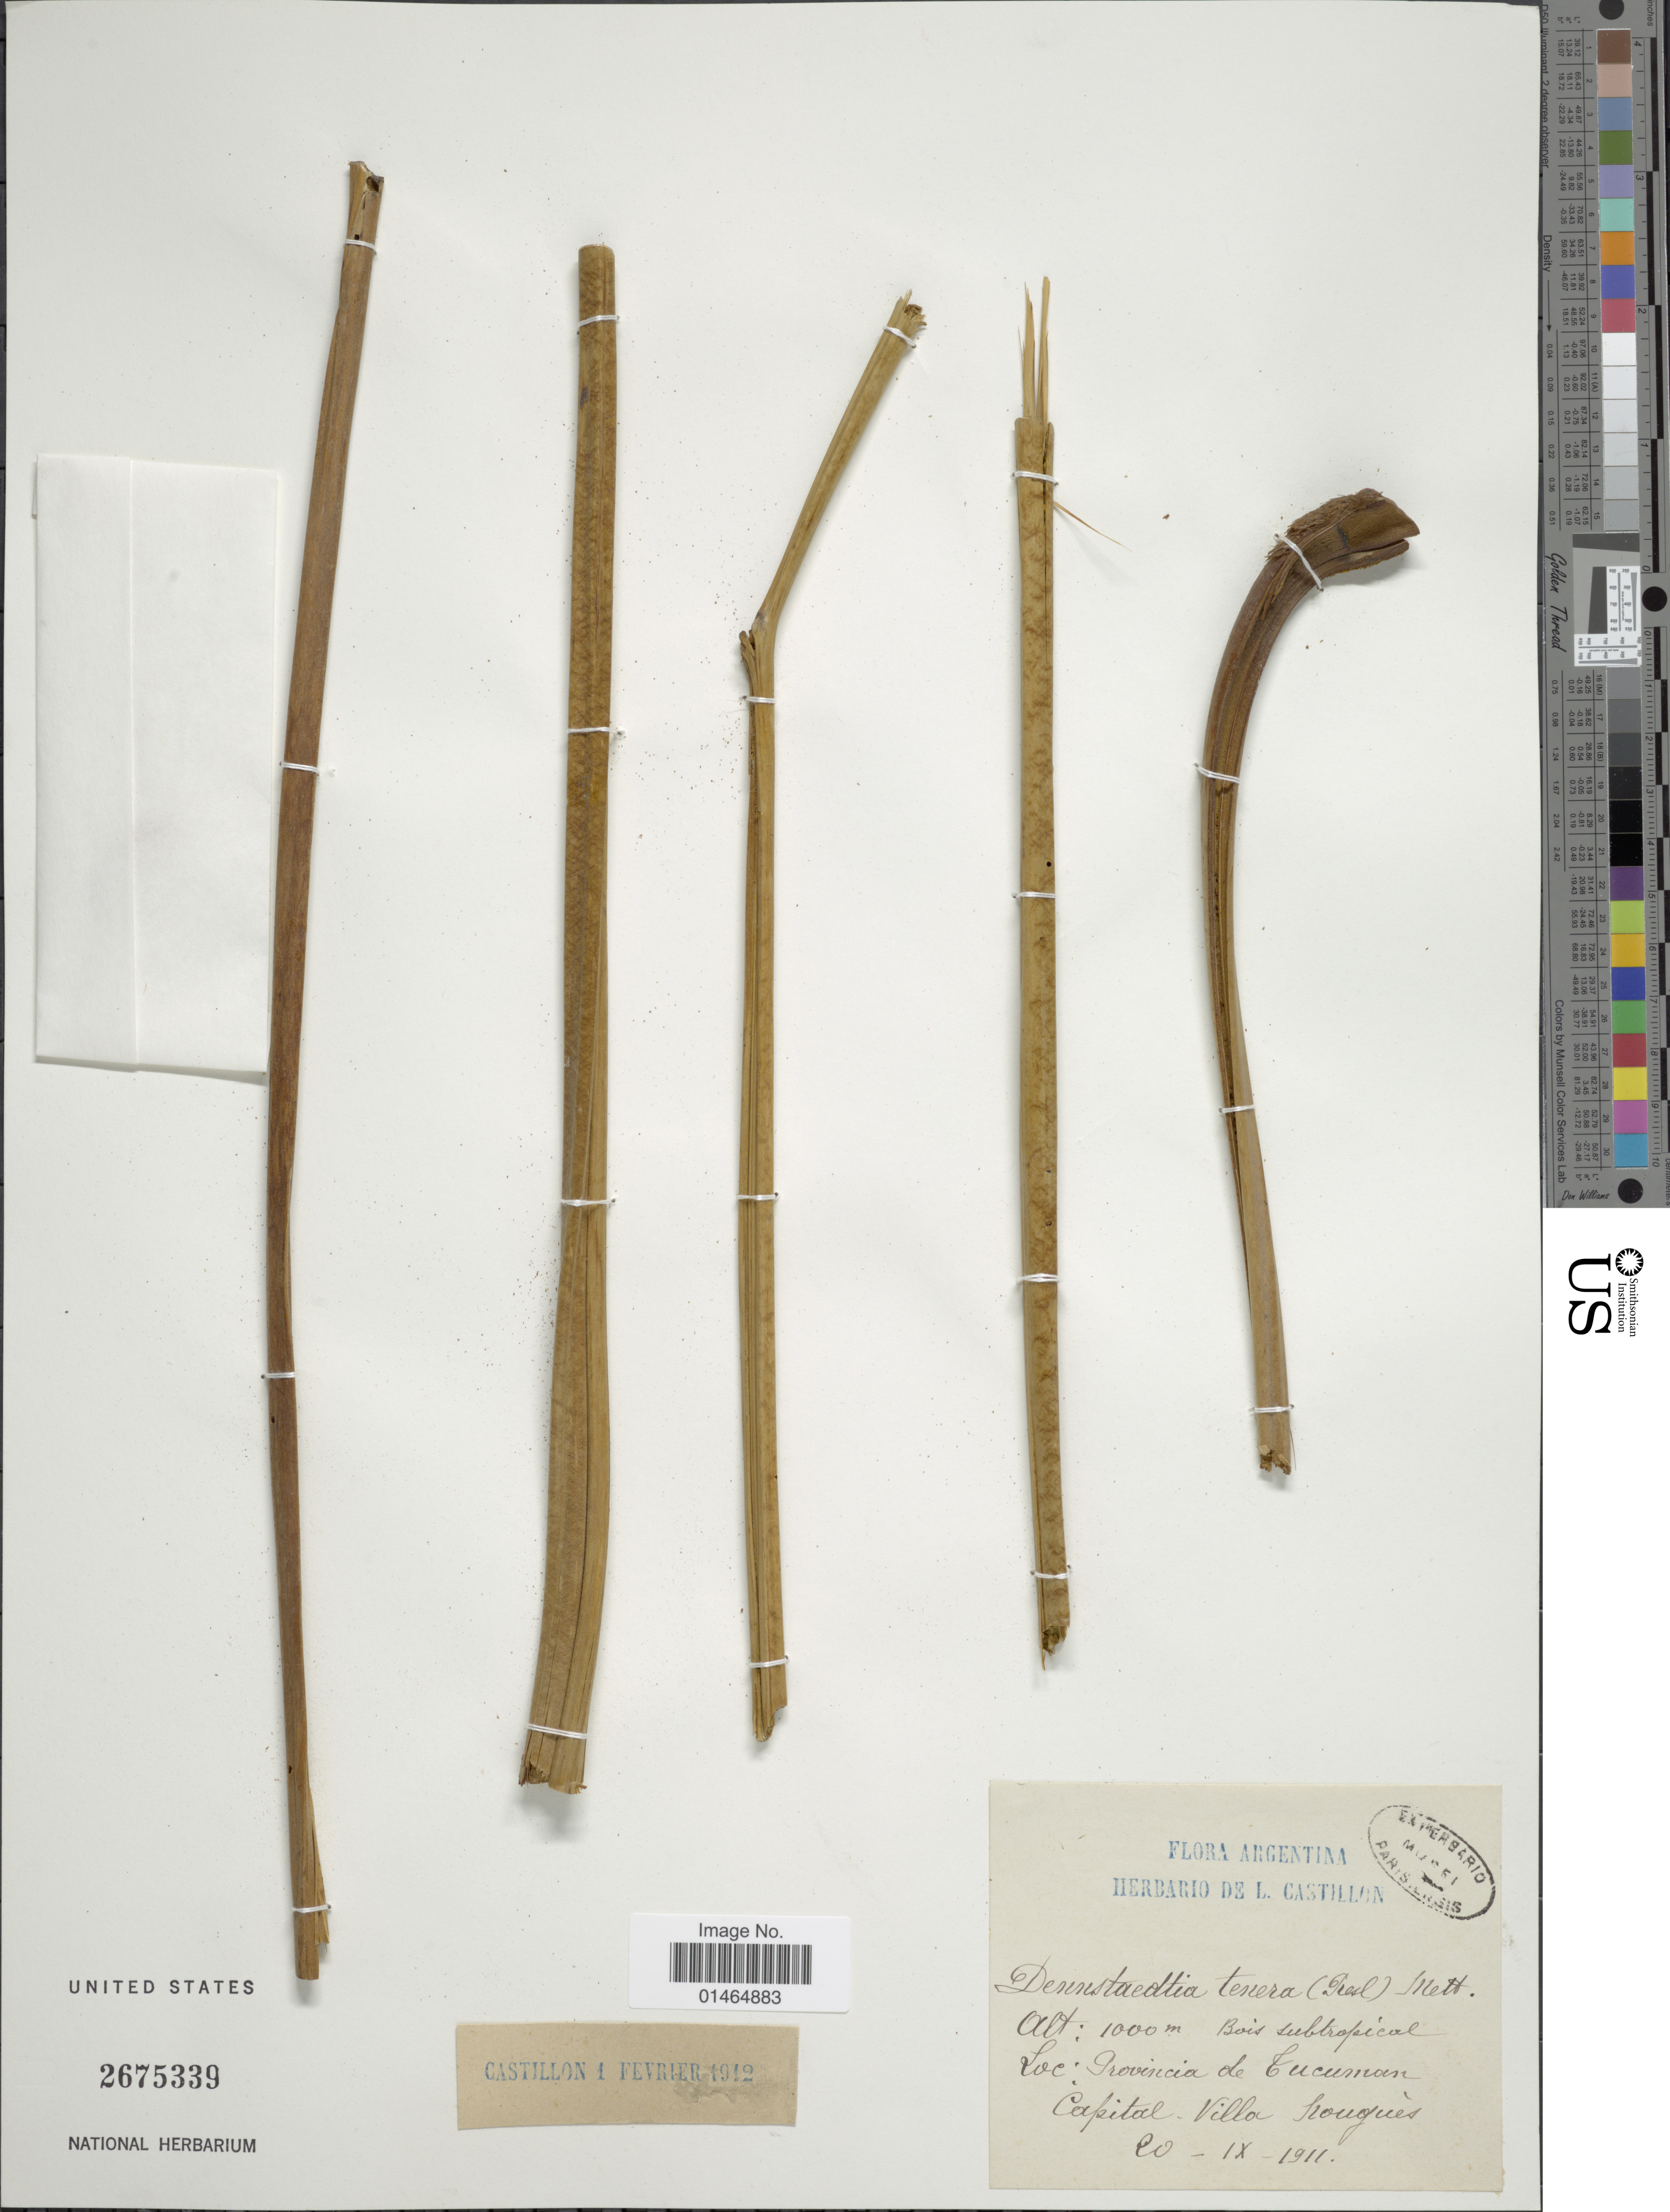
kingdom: Plantae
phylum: Tracheophyta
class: Polypodiopsida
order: Polypodiales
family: Dennstaedtiaceae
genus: Dennstaedtia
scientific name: Dennstaedtia globulifera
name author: (Poir.) Hieron.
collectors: ex herb. L. Castillon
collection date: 1911-09-20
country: Argentina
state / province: Tucuman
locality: Provincia de Tucuman. Capital: Villa Nouguès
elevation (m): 1000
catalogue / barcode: US 2675339